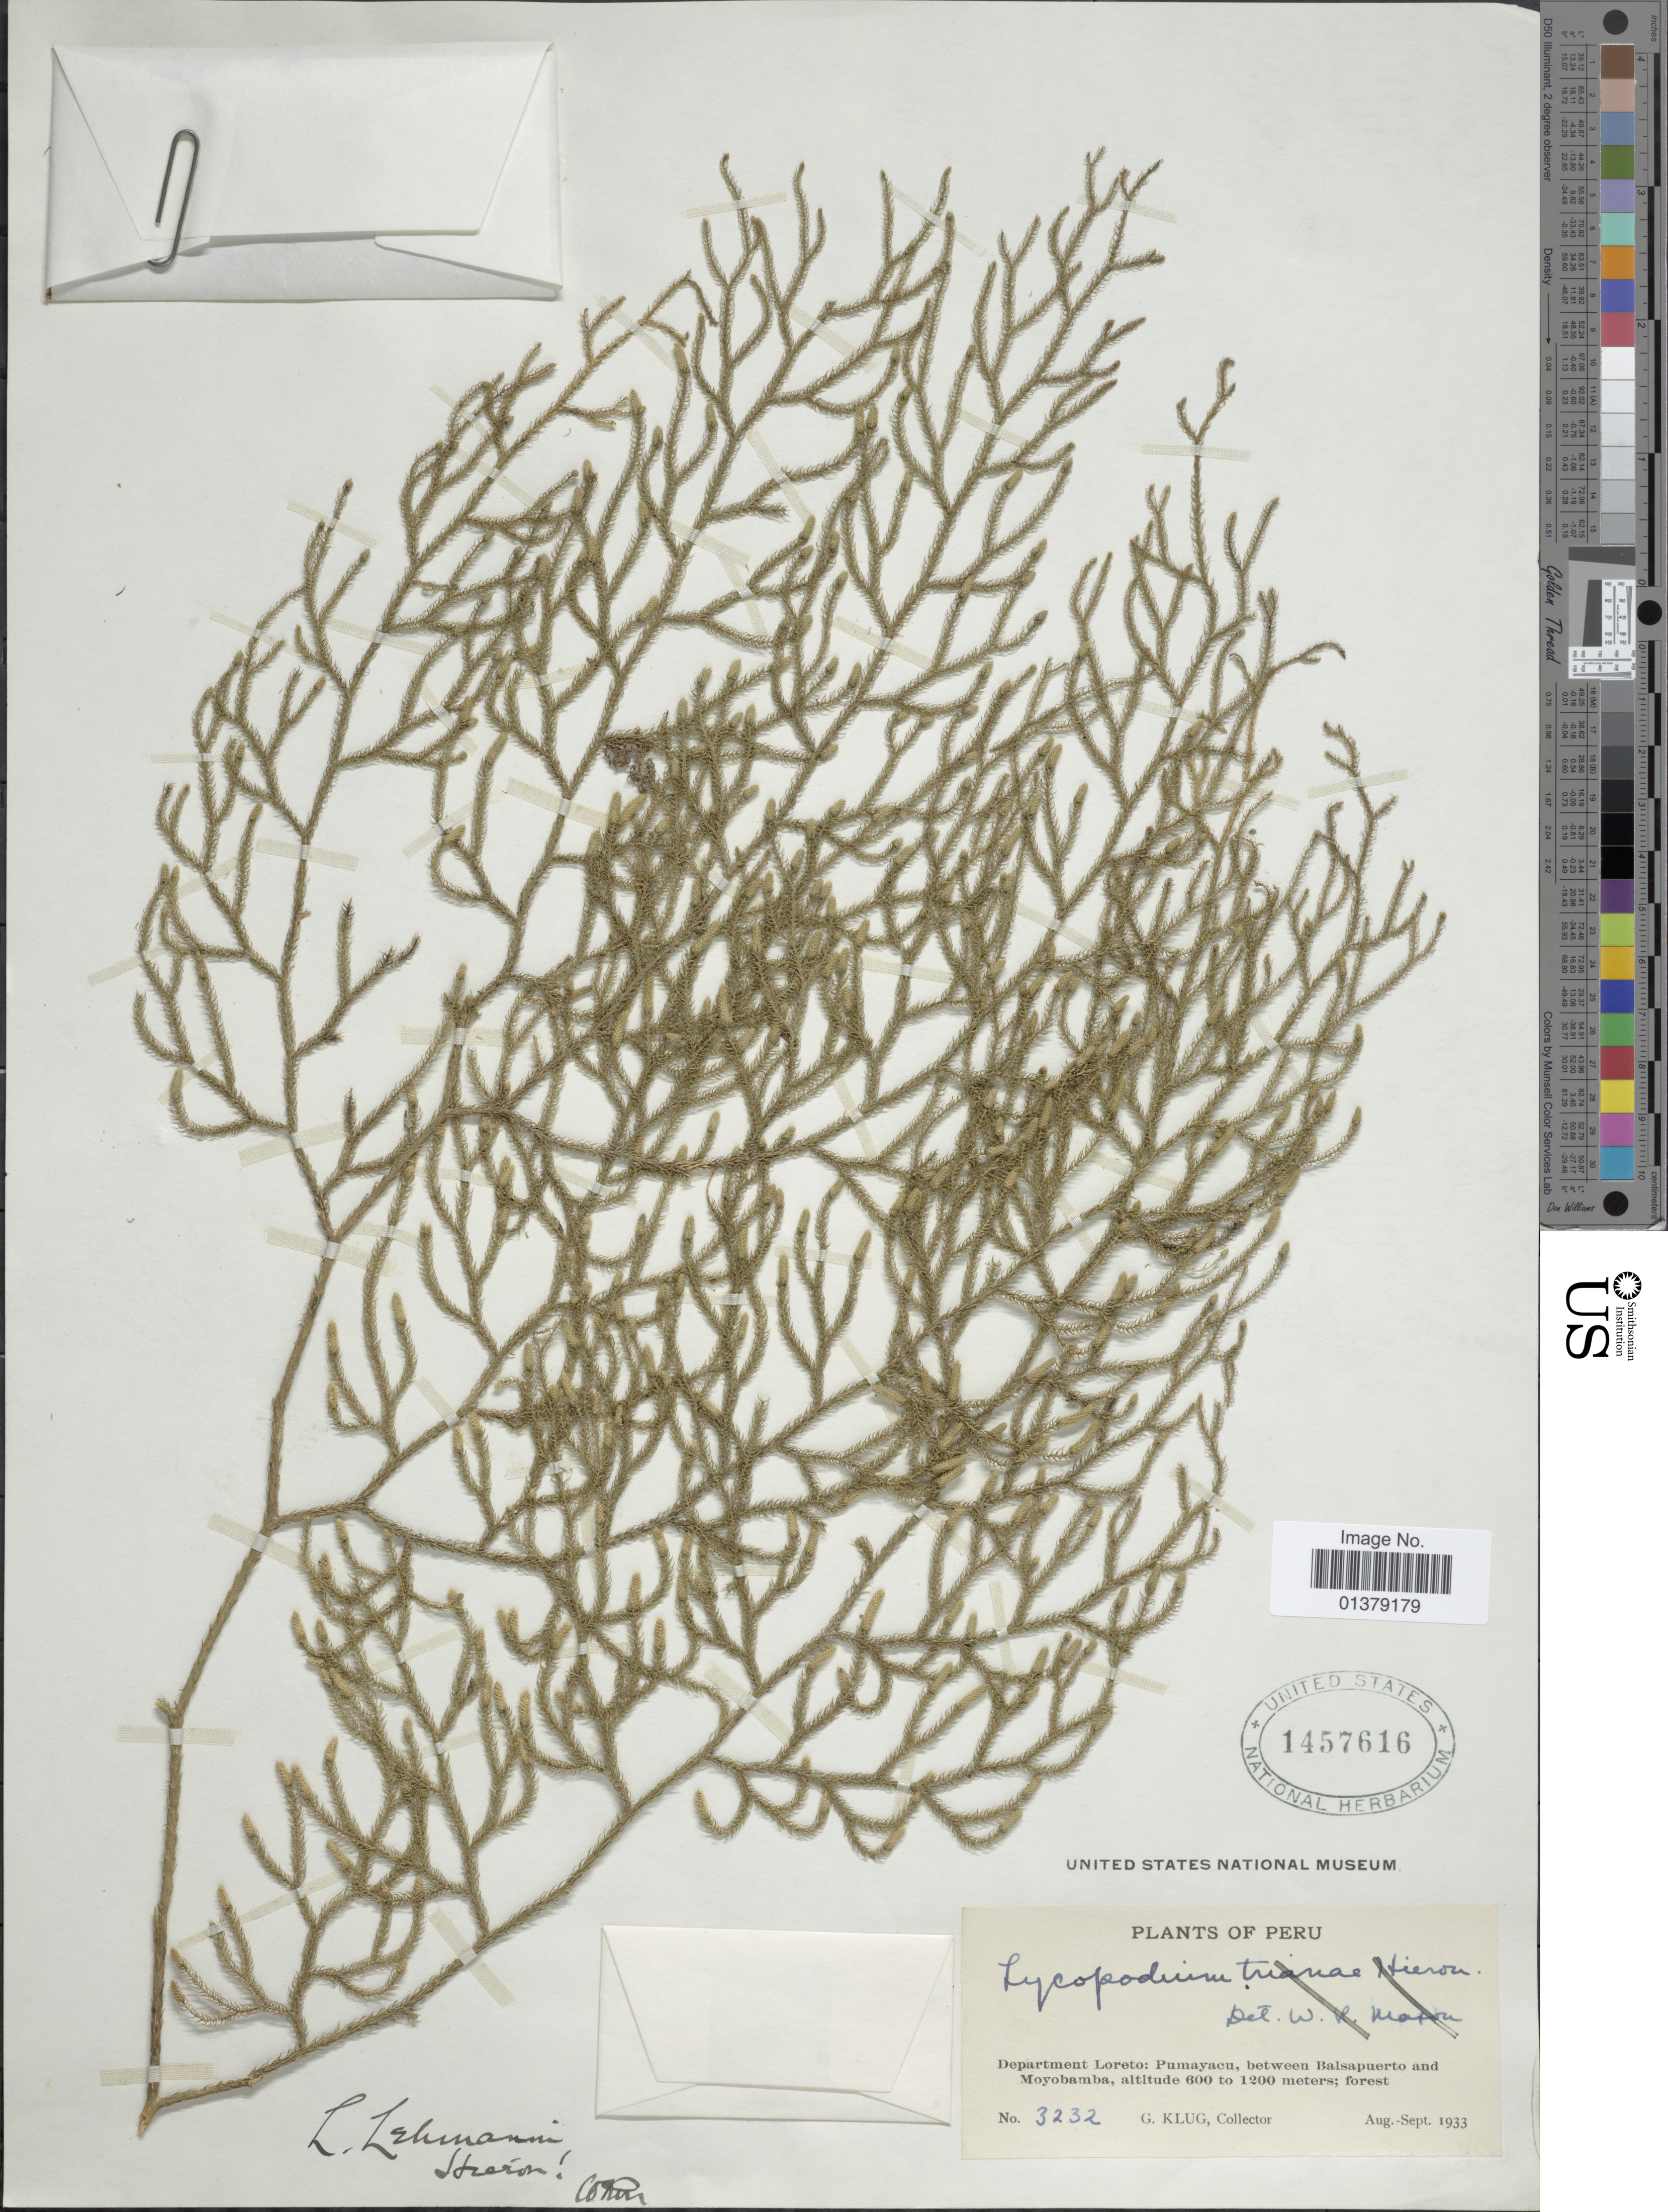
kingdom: Plantae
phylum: Tracheophyta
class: Lycopodiopsida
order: Lycopodiales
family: Lycopodiaceae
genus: Palhinhaea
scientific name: Palhinhaea descendens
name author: (B. Øllg.) Holub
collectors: G. Klug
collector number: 3232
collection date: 1933-08/1933-09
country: Peru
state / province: Loreto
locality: Pumayacu, between Balsapuerto and Moyobamba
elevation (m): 600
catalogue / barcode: US 1457616